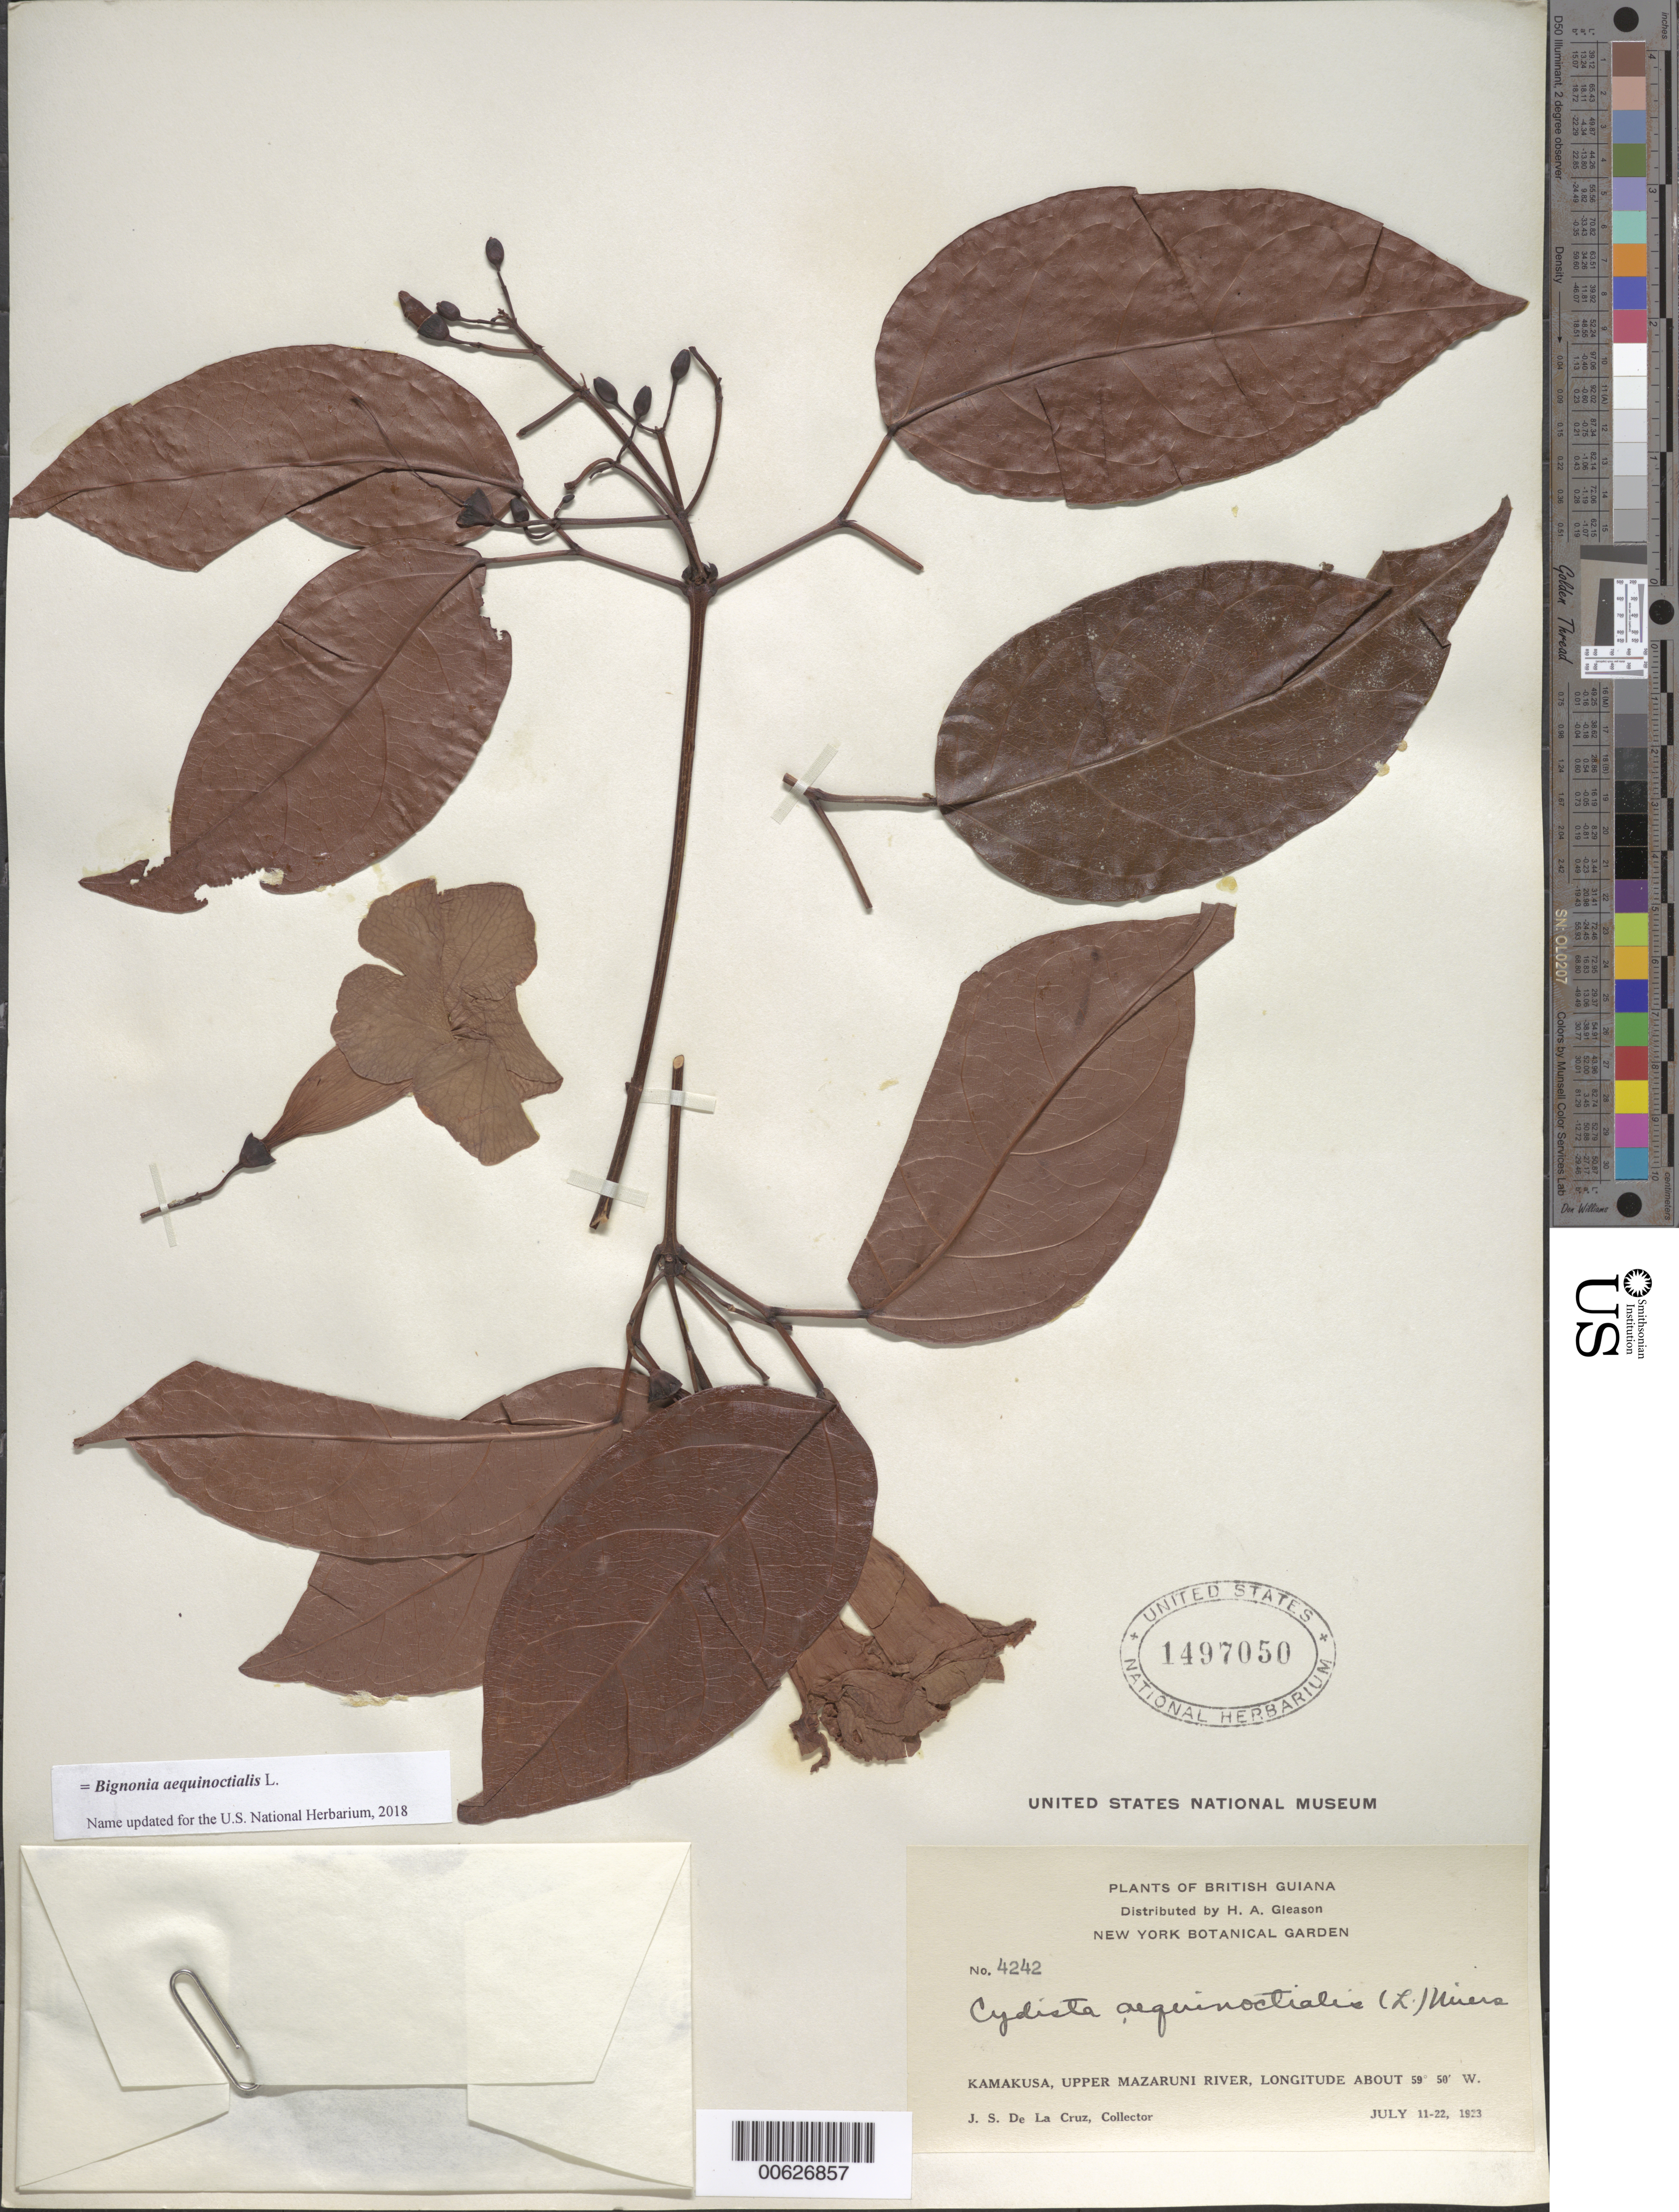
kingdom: Plantae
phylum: Tracheophyta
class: Magnoliopsida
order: Lamiales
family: Bignoniaceae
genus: Bignonia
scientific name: Bignonia aequinoctialis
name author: L.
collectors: J. S. de la Cruz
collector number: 4242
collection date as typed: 11-Jul-23 to 22-Jul-23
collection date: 1923-07-11/1923-07-22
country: Guyana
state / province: Cuyuni-Mazaruni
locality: Kamakusa, Upper Mazaruni R.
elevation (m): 100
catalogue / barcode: US 1497050